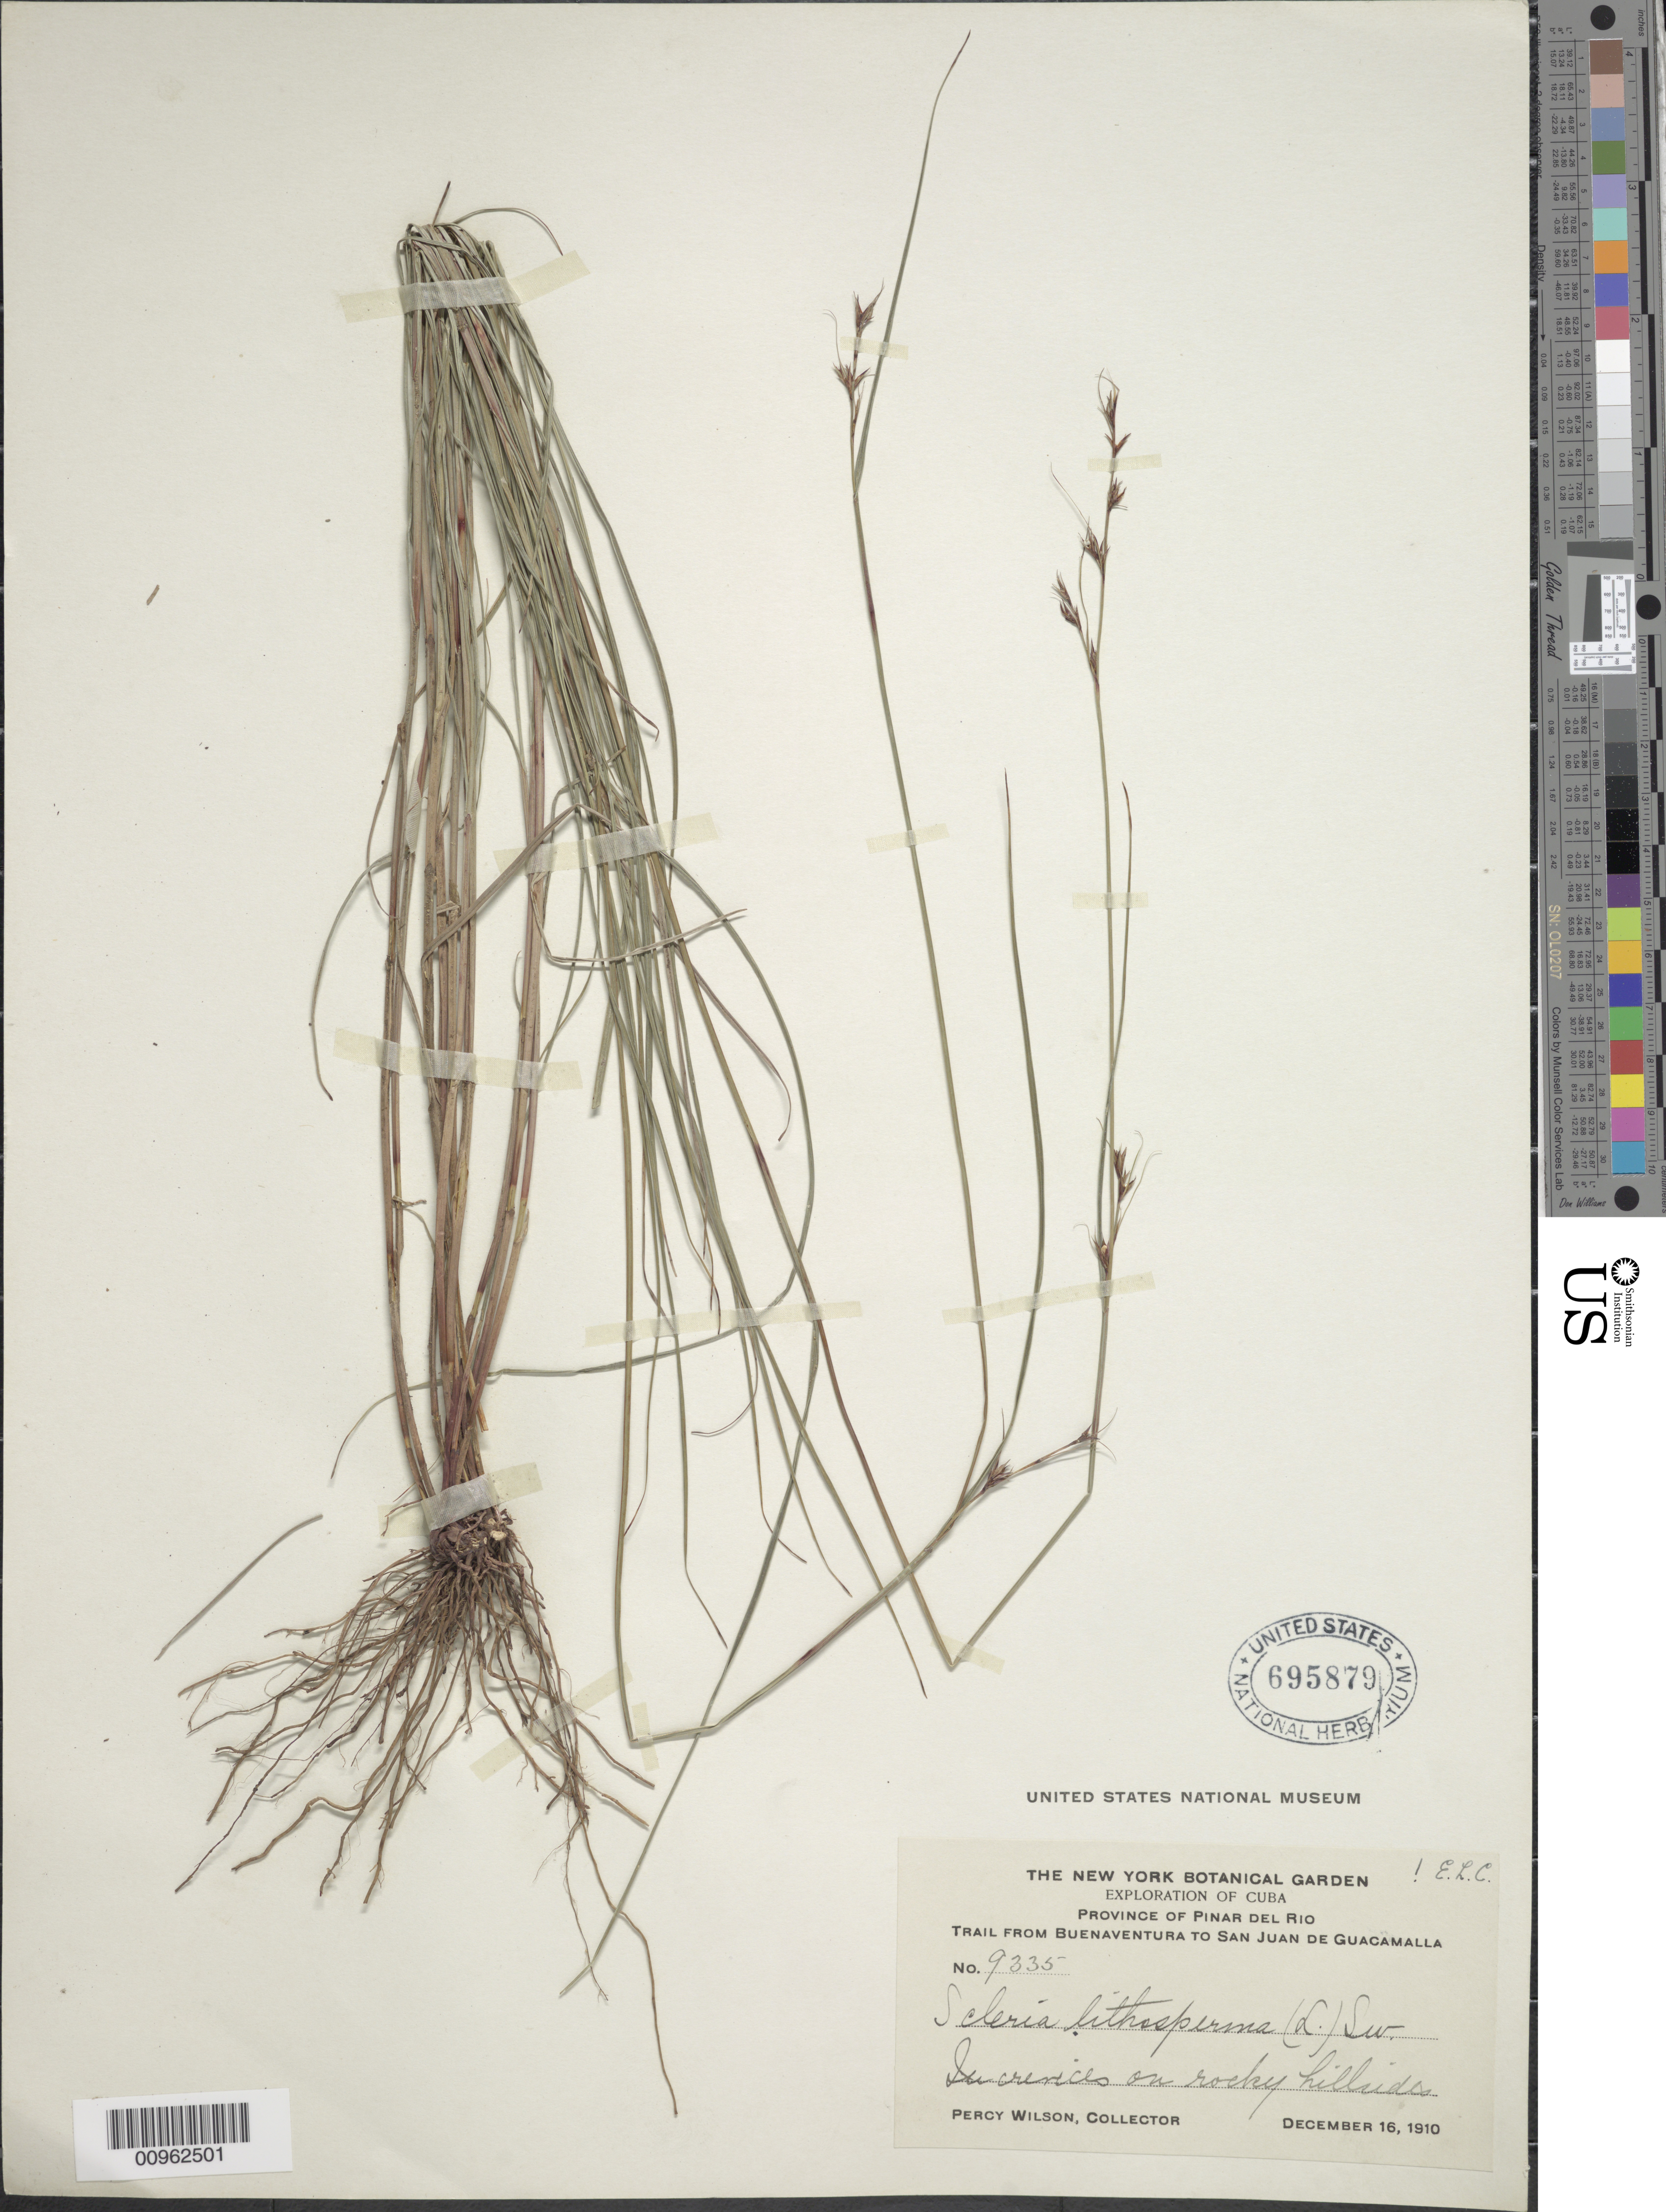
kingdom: Plantae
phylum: Tracheophyta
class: Liliopsida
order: Poales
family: Cyperaceae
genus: Scleria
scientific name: Scleria lithosperma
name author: (L.) Sw.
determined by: Core, E. L.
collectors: P. Wilson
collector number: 9335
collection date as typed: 16 Dec 1910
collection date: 1910-12-16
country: Cuba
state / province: Pinar del Rio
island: Cuba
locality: Trail from Buenaventura to San Juan de Guacamalla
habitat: In crevices on rocky hillsides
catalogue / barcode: US 695879